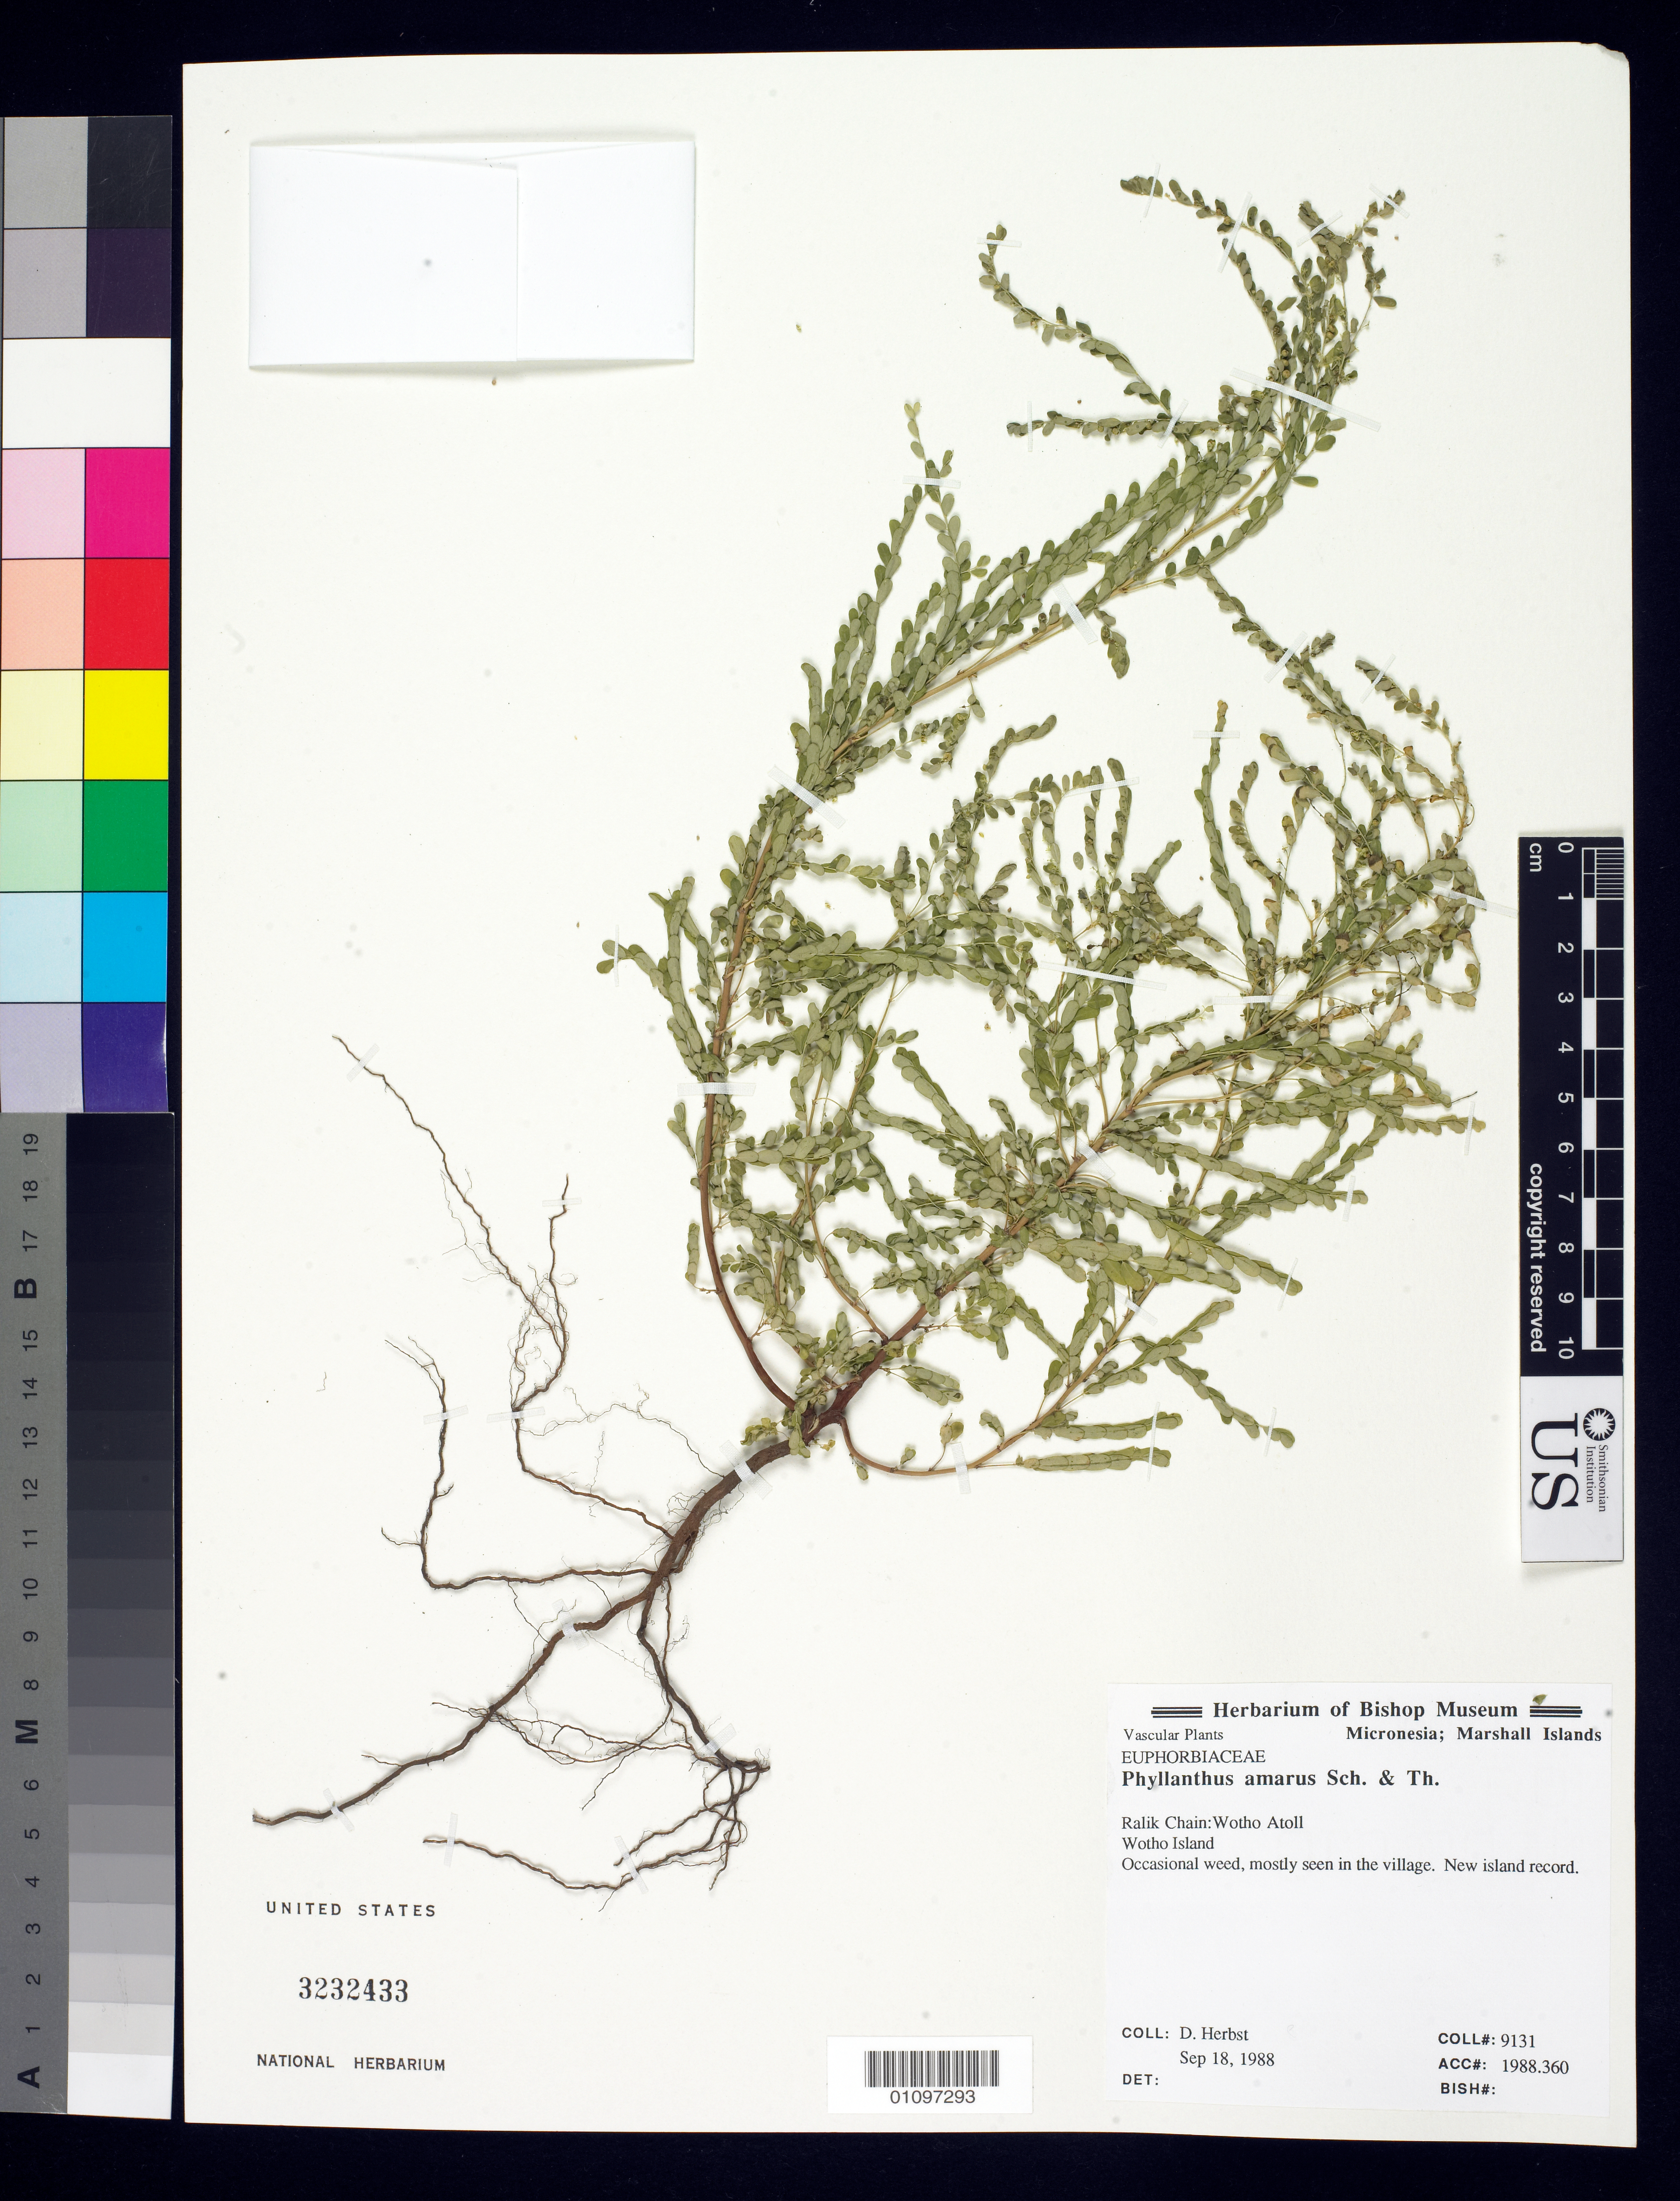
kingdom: Plantae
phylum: Tracheophyta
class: Magnoliopsida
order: Malpighiales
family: Phyllanthaceae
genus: Phyllanthus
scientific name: Phyllanthus amarus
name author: Schumach. & Thonn.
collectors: D. R. Herbst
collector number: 9131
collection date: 1988-09-18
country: Marshall Islands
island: Wotho Atoll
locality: village on Wotho island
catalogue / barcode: US 3232433